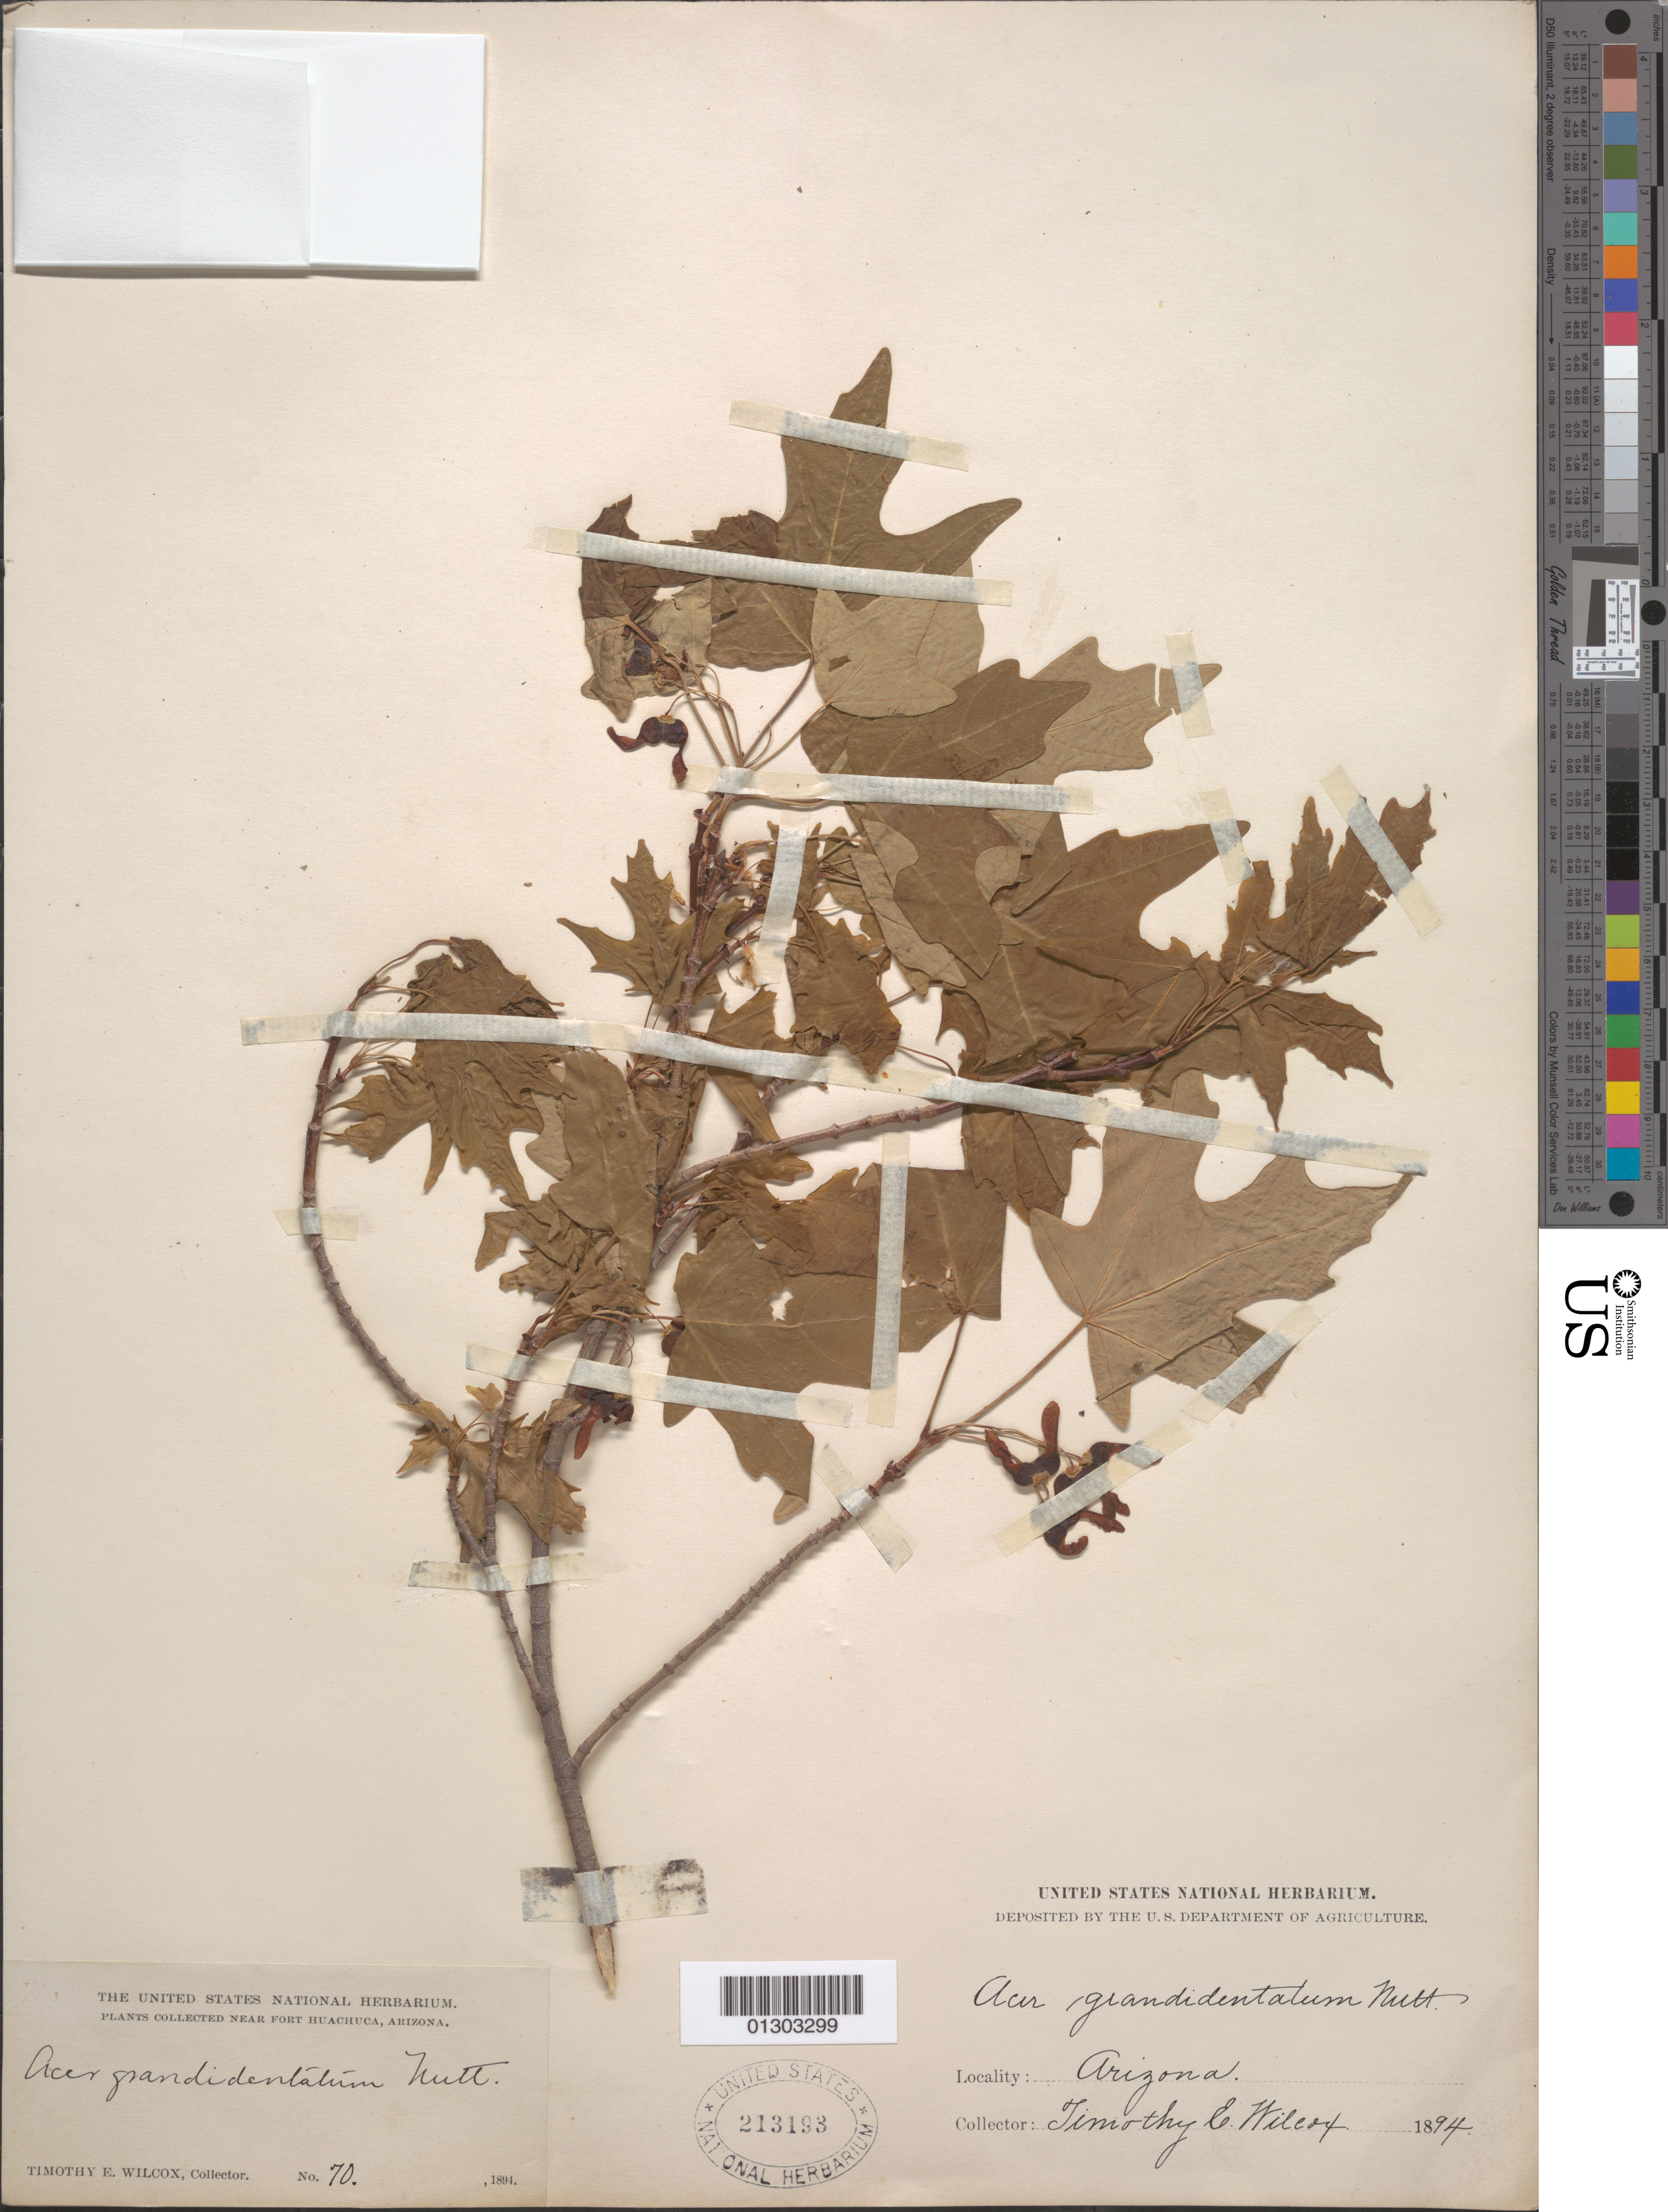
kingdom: Plantae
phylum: Tracheophyta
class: Magnoliopsida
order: Sapindales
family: Sapindaceae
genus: Acer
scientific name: Acer grandidentatum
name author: Nutt.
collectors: T. E. Wilcox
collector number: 70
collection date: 1894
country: United States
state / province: Arizona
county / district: Cochise County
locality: Fort Huachuca, near.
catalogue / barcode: US 213193